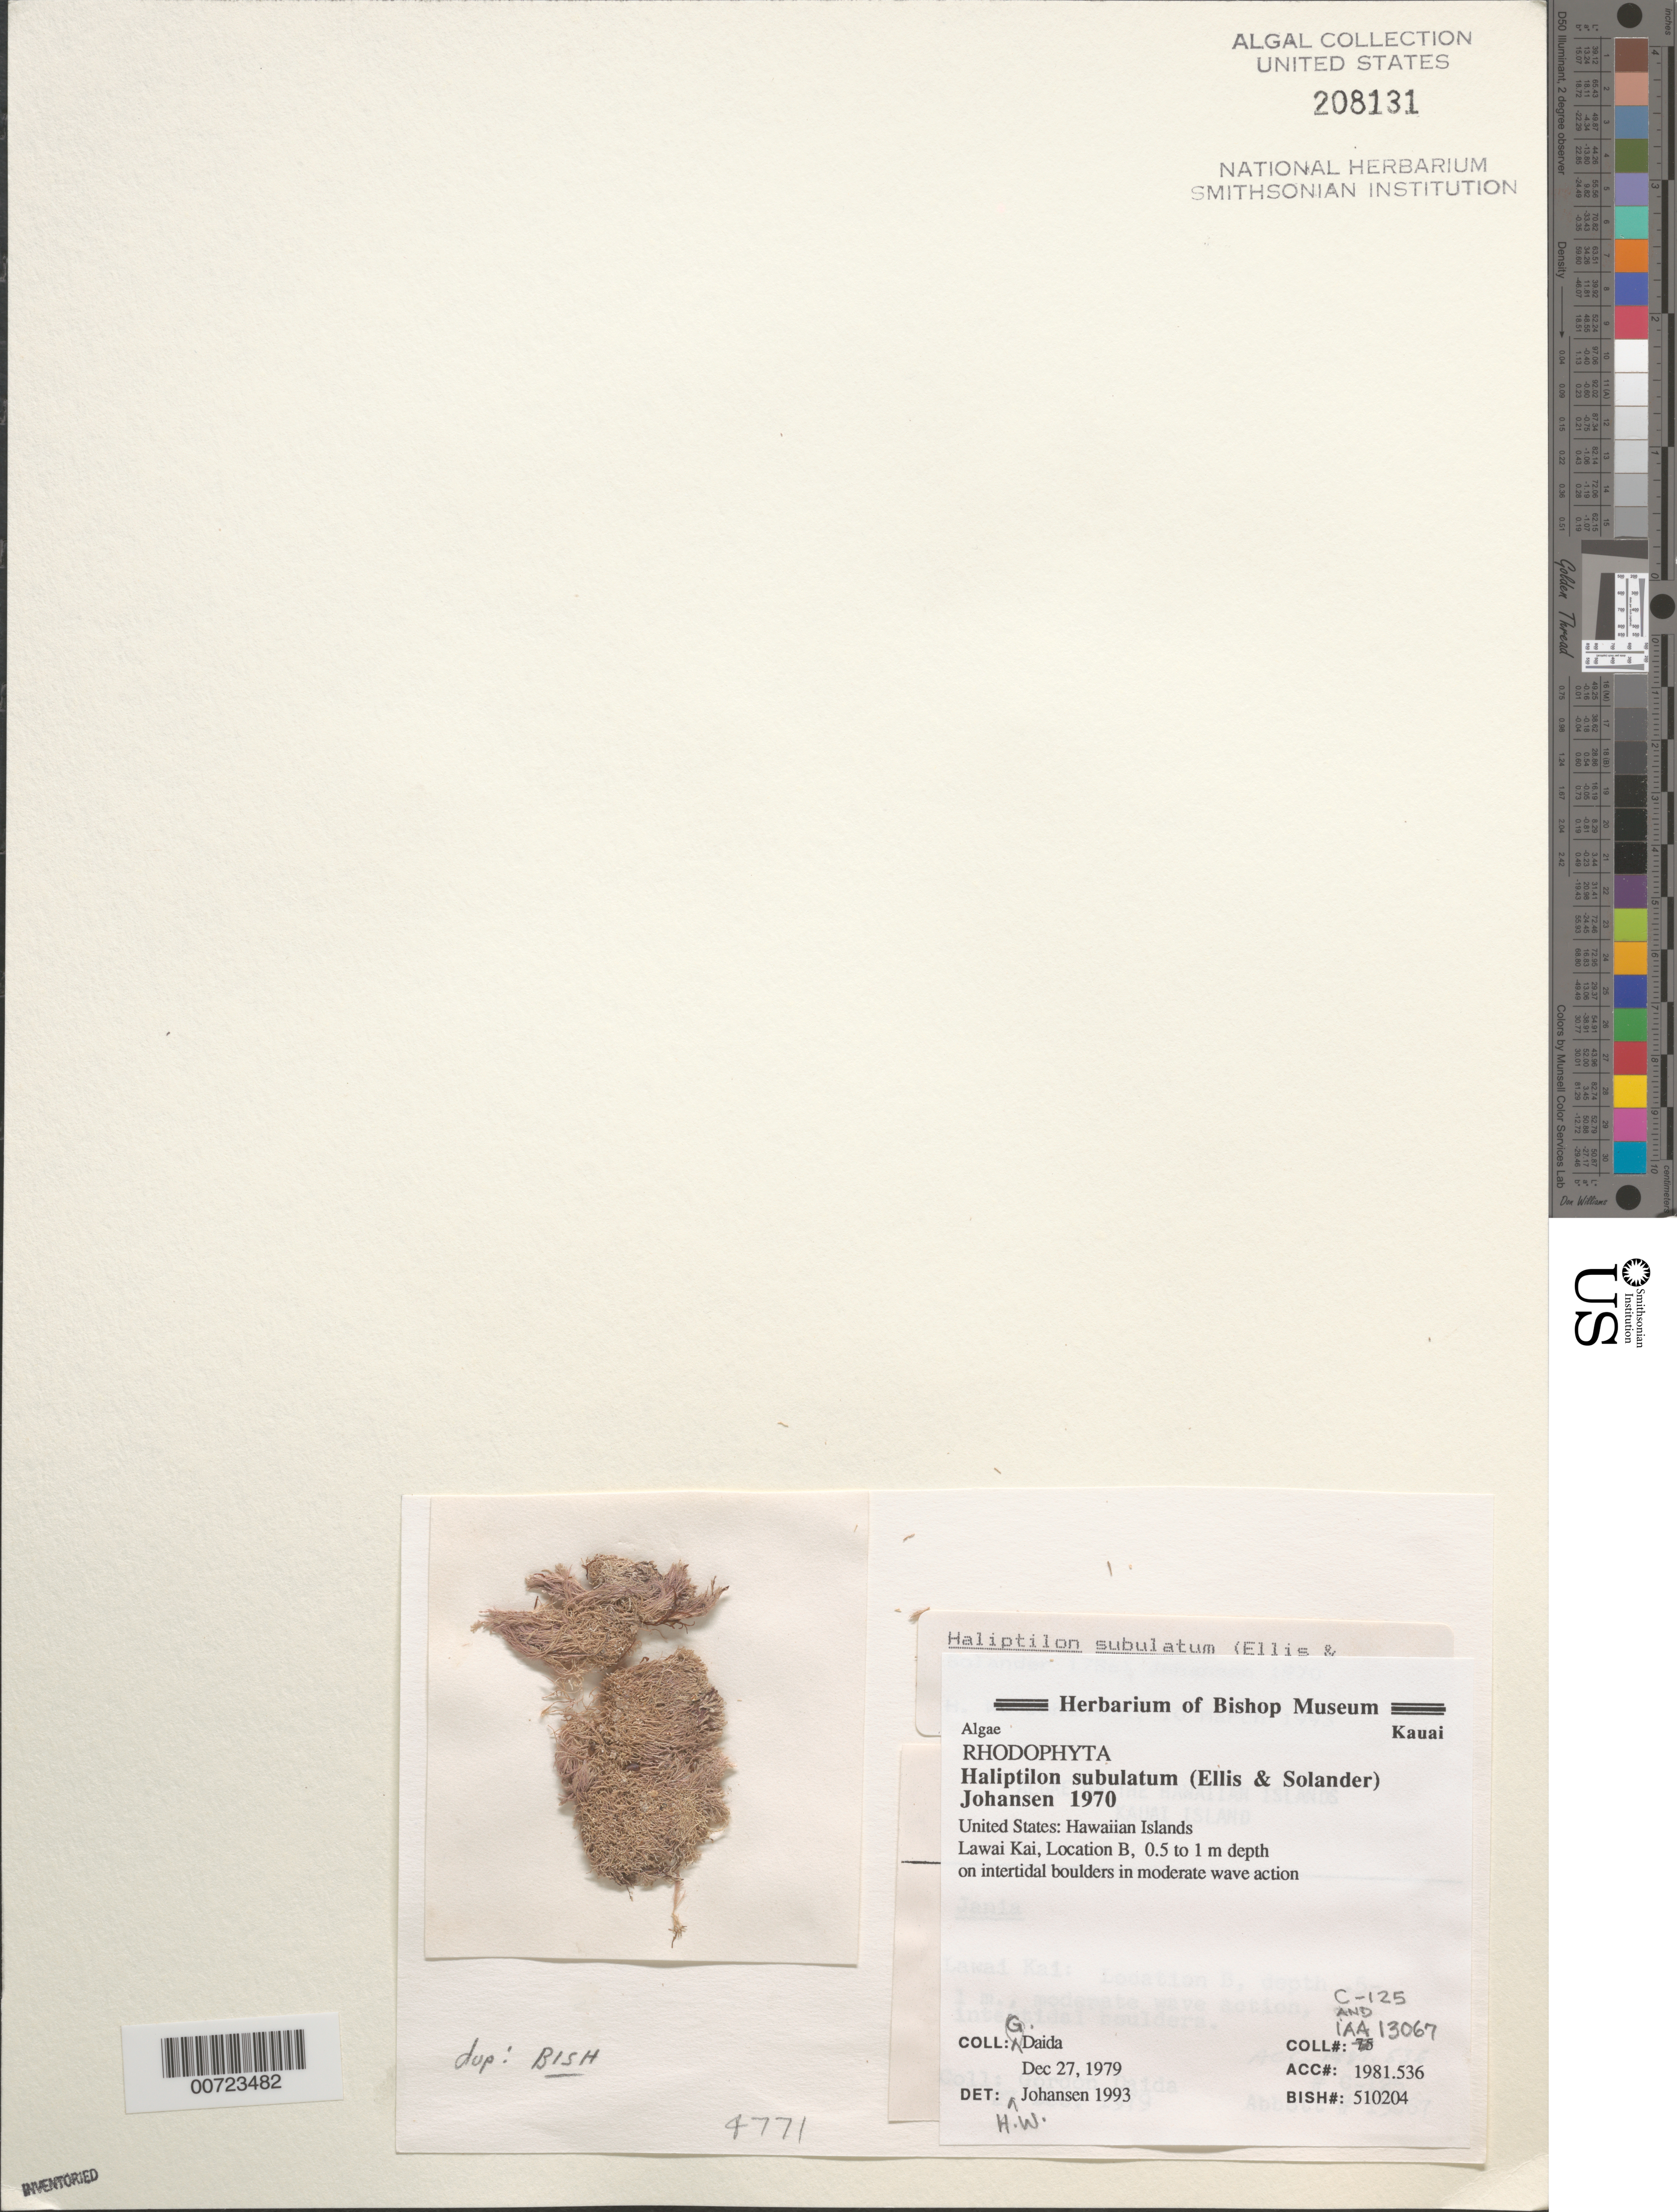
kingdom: Plantae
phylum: Rhodophyta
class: Florideophyceae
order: Corallinales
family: Corallinaceae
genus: Jania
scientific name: Jania subulata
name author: (Ellis & Sol.) Sond.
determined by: Algae name updating Project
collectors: G. Daida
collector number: C125 & IAA 13067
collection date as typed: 27 Dec 1979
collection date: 1979-12-27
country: United States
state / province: Hawaii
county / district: Kauai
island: Kaua'i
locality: Lawai Kai, Location B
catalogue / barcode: US 208131